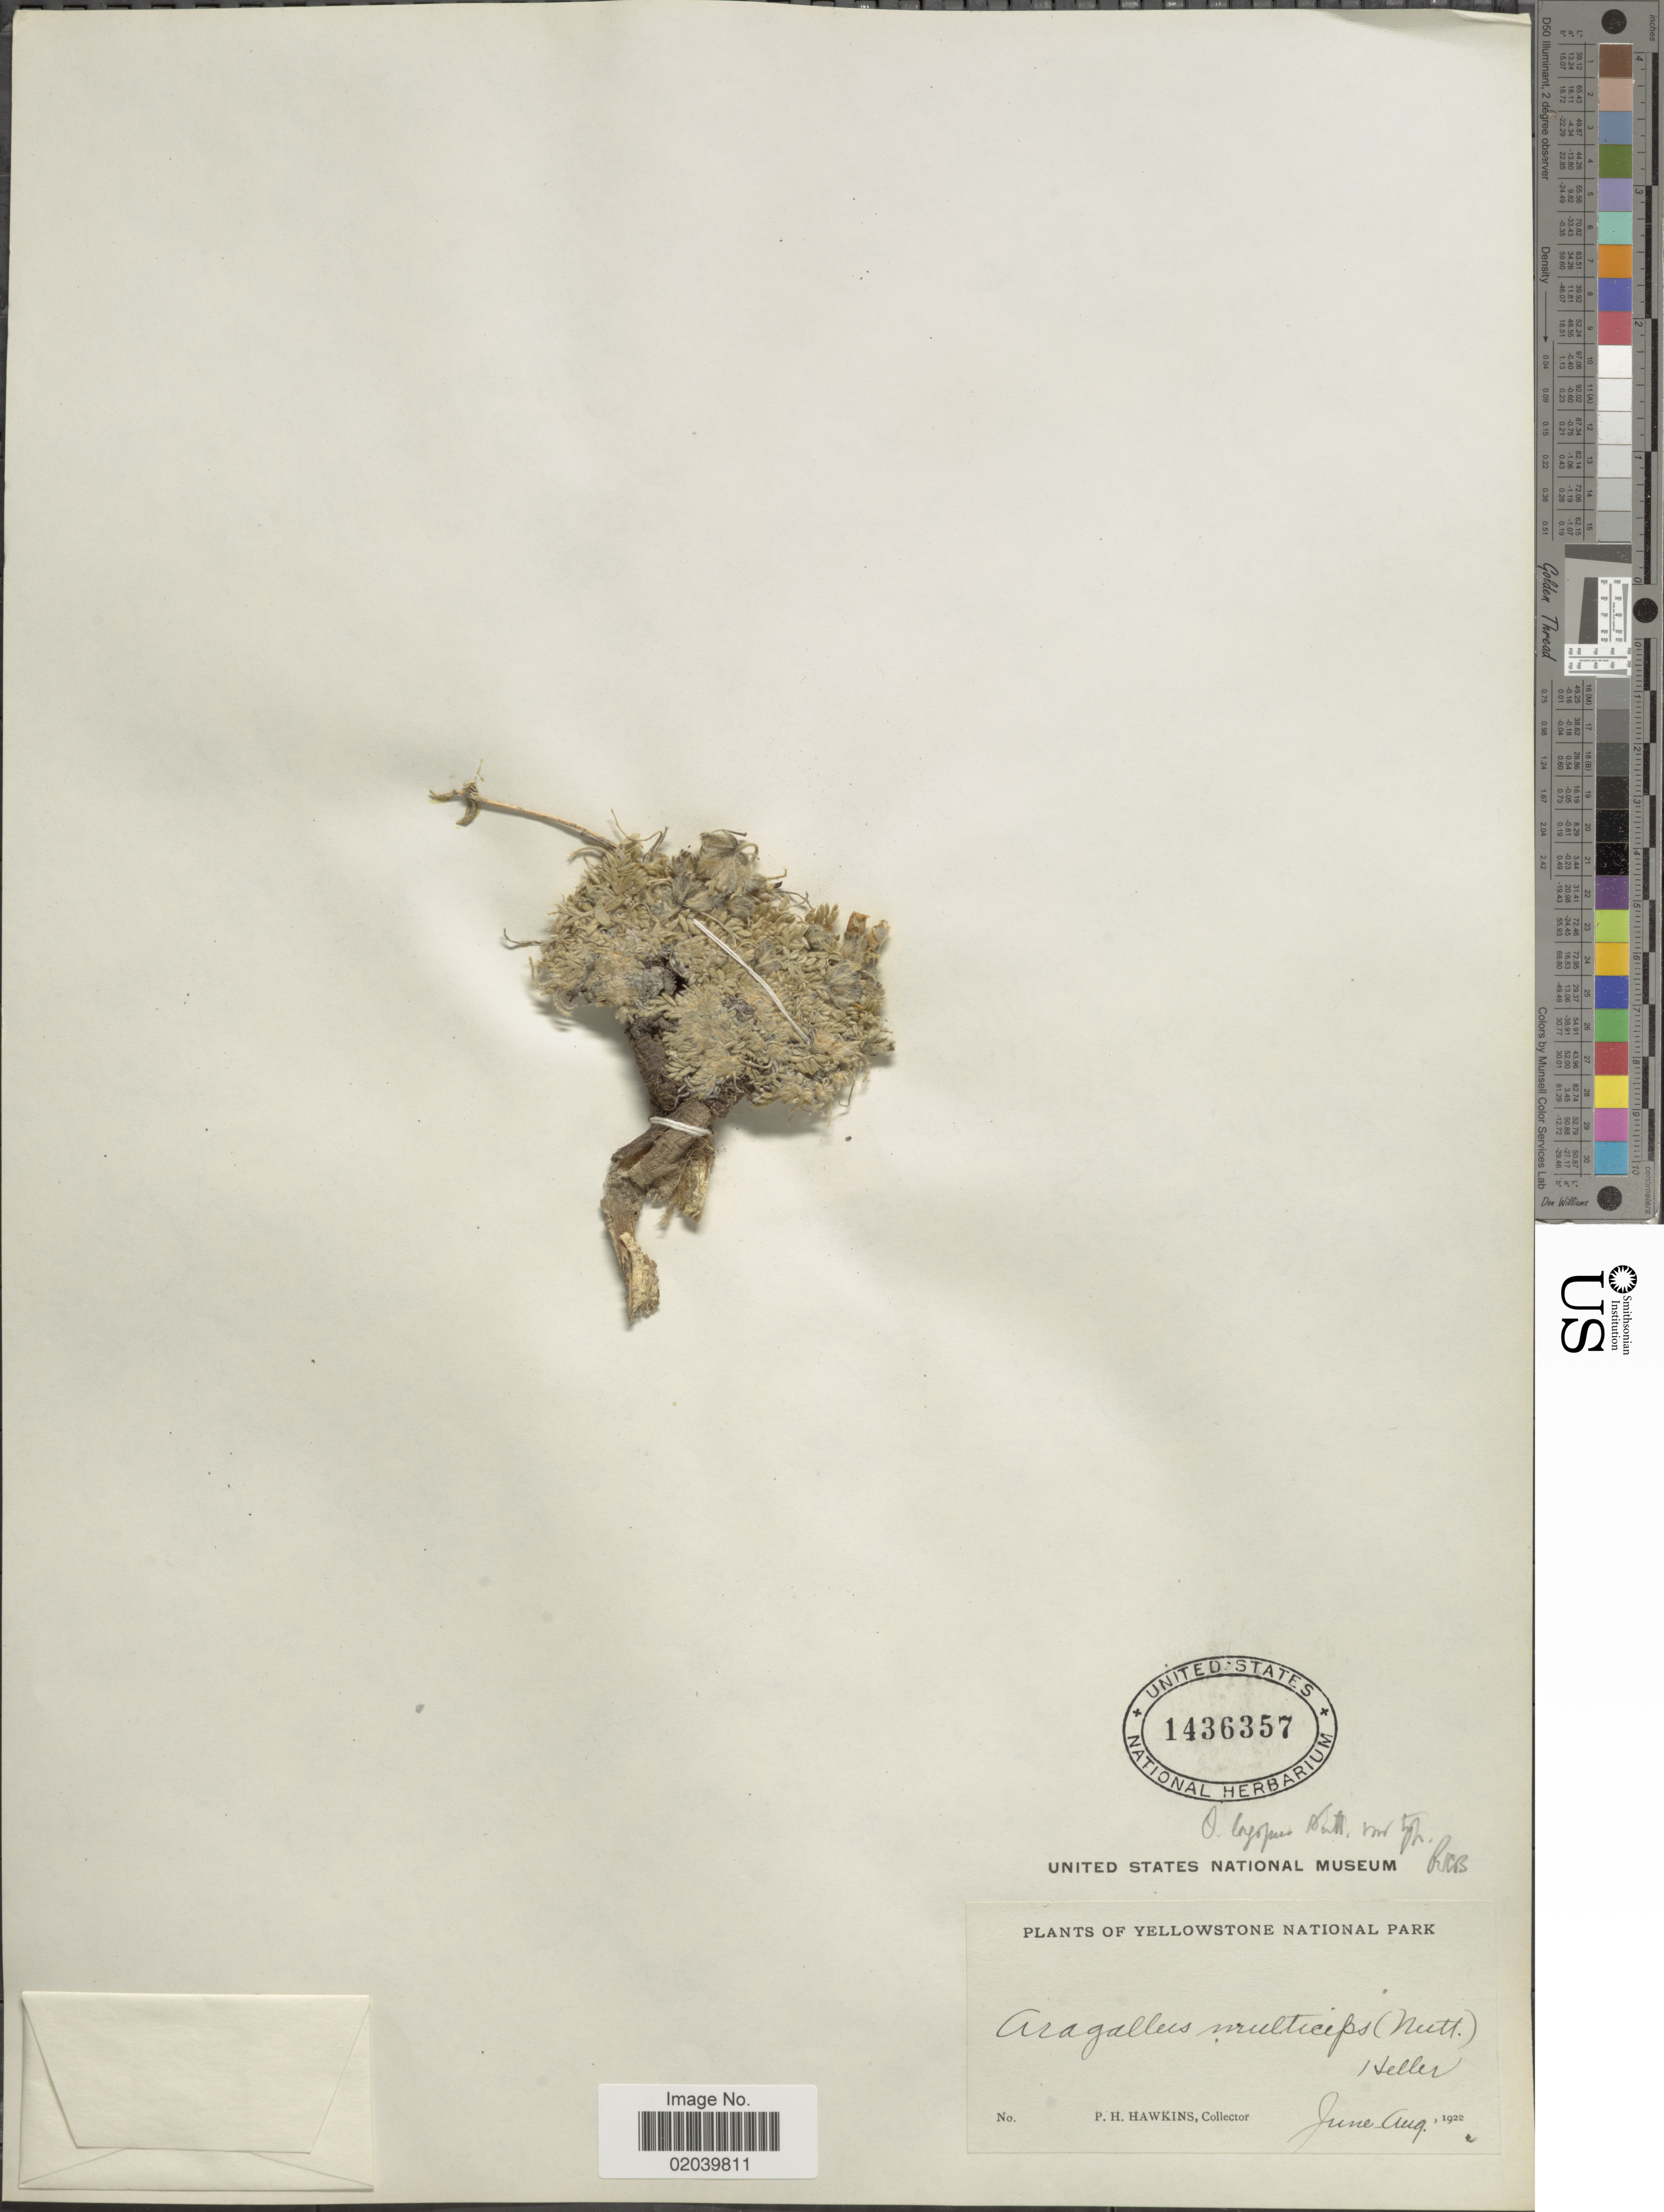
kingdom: Plantae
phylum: Tracheophyta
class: Magnoliopsida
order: Fabales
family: Fabaceae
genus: Oxytropis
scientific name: Oxytropis lagopus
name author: Nutt.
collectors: P. Hawkins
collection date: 1922-06/1922-08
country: United States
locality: Yellowstone National Park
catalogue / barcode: US 1436357